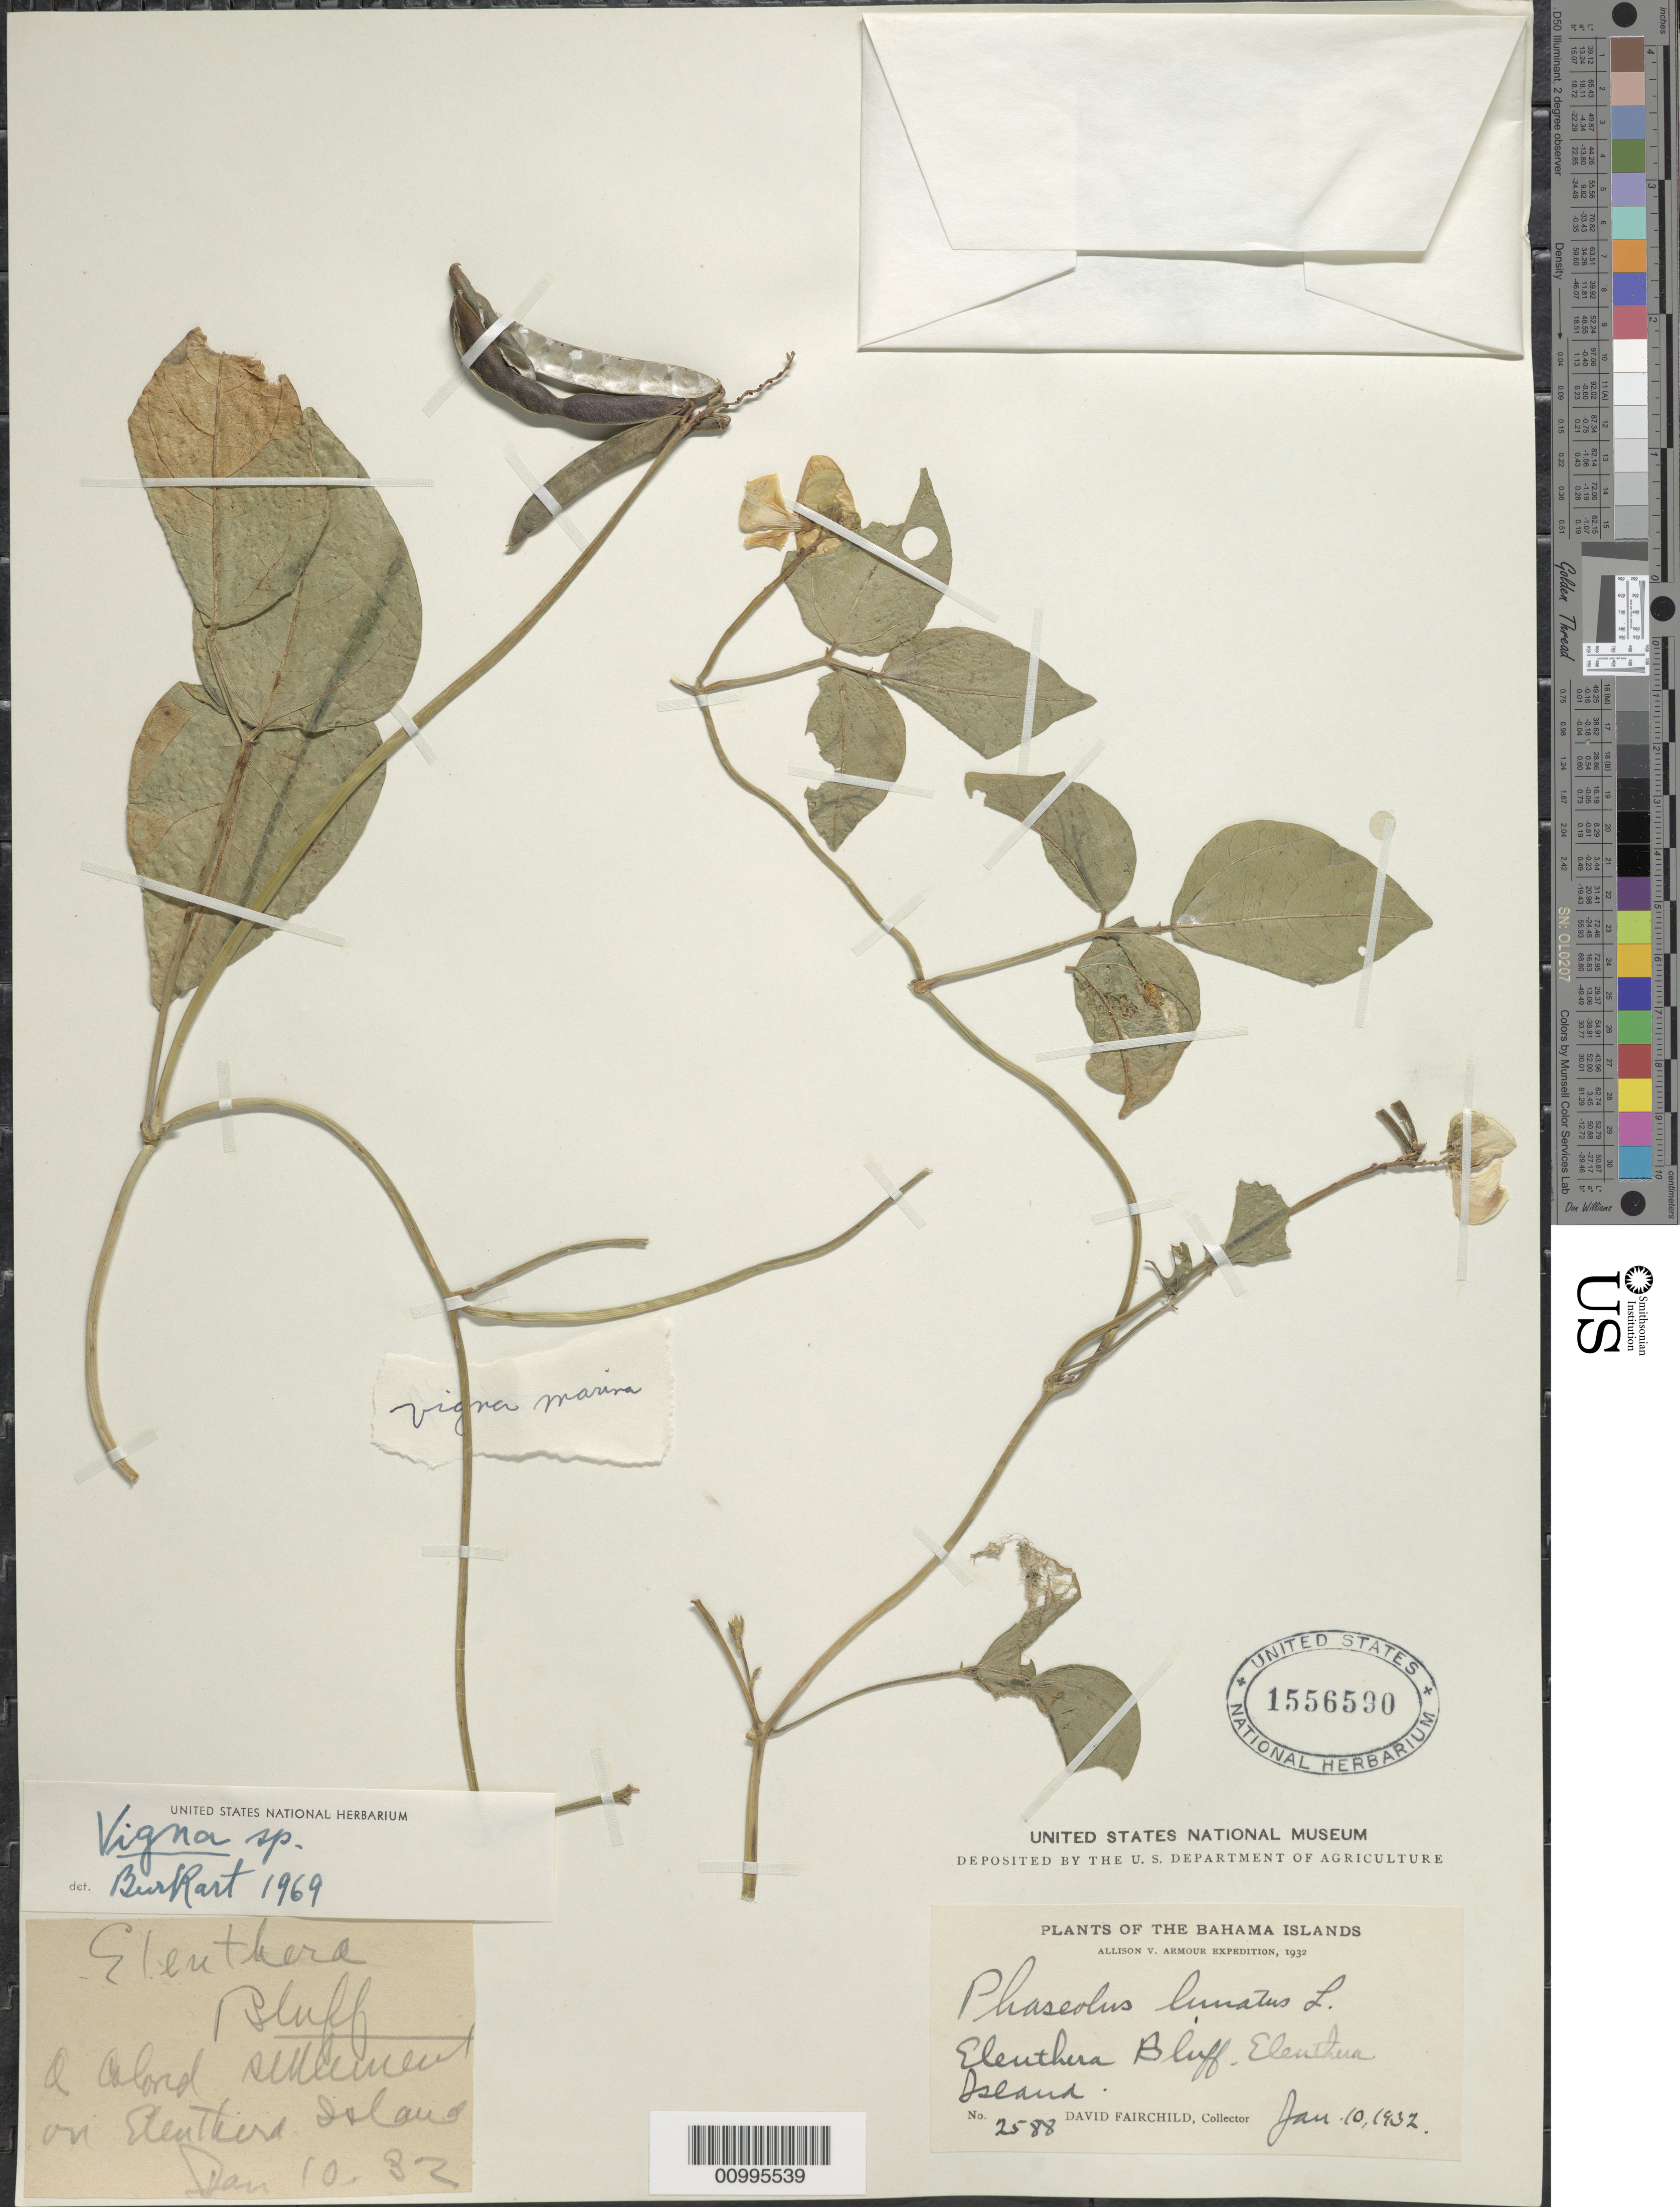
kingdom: Plantae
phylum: Tracheophyta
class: Magnoliopsida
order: Fabales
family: Fabaceae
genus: Vigna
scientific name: Vigna luteola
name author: (Jacq.) Benth.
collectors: D. Fairchild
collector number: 2588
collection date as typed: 10 Jan 1932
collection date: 1932-01-10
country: Bahamas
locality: Eleuthera Bluff, Eleuthera Island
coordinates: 0 N, 0 E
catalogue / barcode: US 1556590